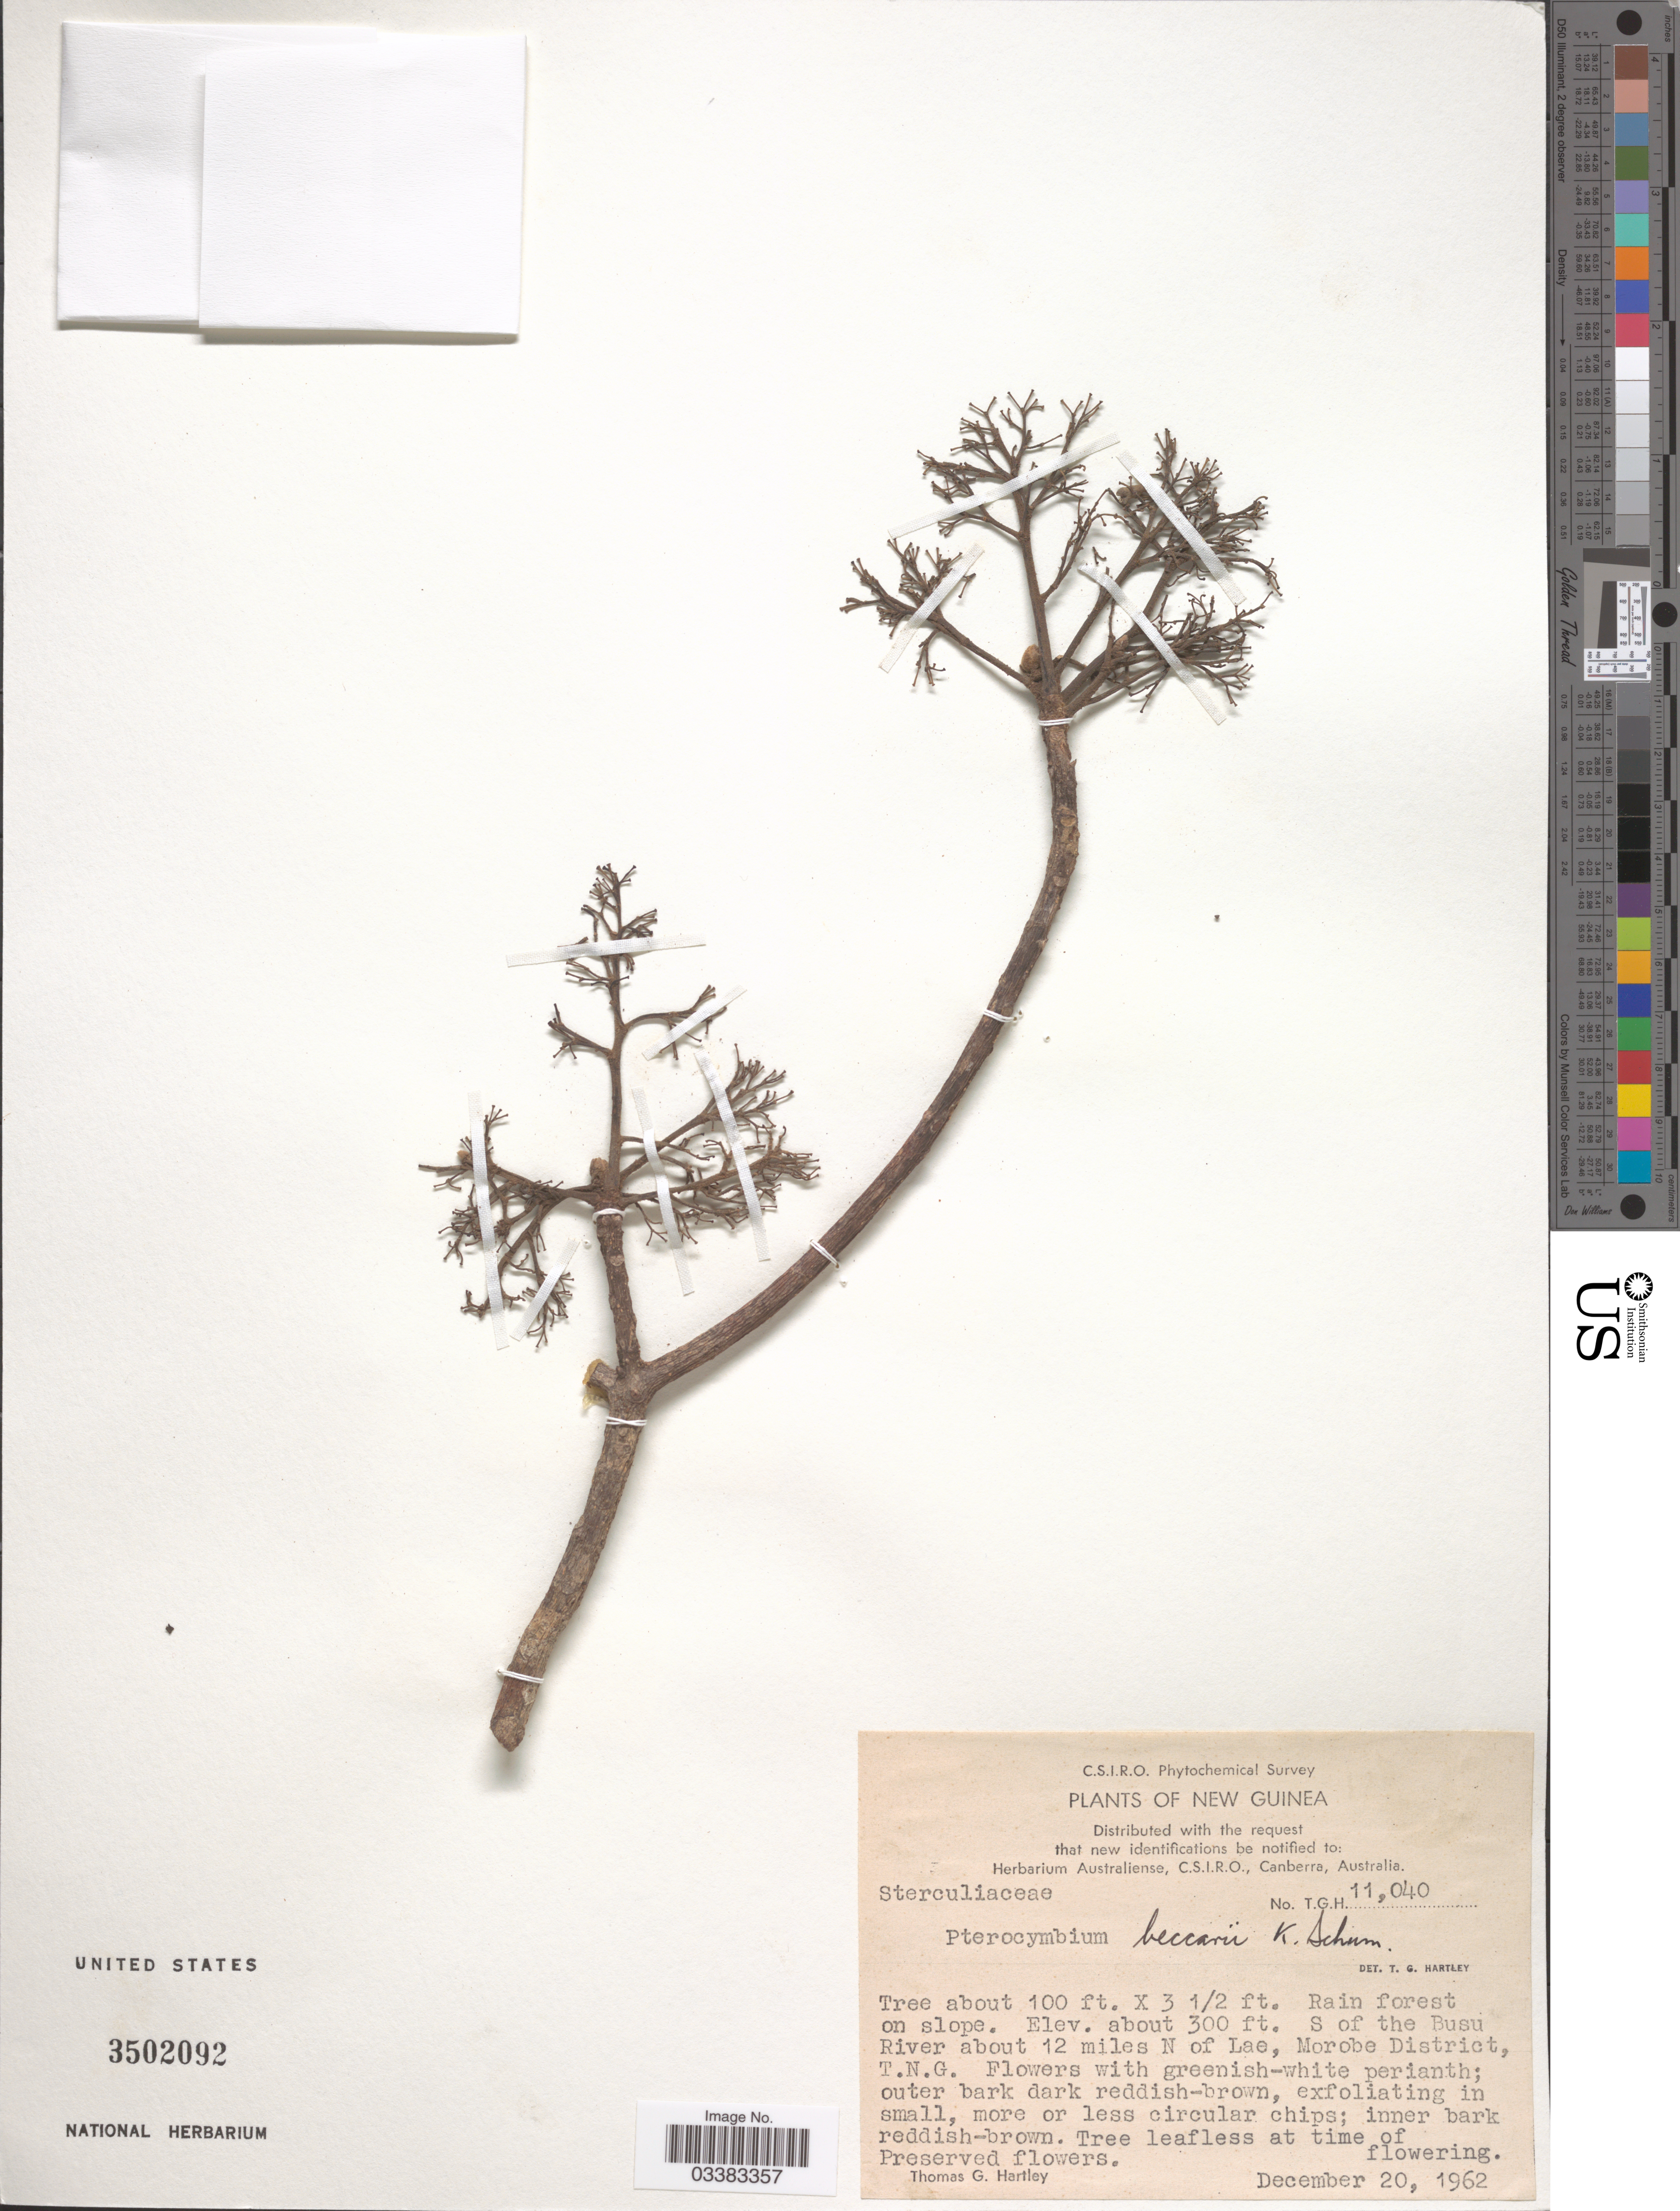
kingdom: Plantae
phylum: Tracheophyta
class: Magnoliopsida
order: Malvales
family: Malvaceae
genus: Pterocymbium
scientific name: Pterocymbium beccarii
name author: K. Schum.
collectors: T. Hartley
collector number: T.G.H. 11040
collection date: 1962-12-20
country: Papua New Guinea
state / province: Morobe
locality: New Guinea. S of the Busu River about 12 miles N of Lae, Morobe District, .T.N.G.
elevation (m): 91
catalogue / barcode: US 3502092